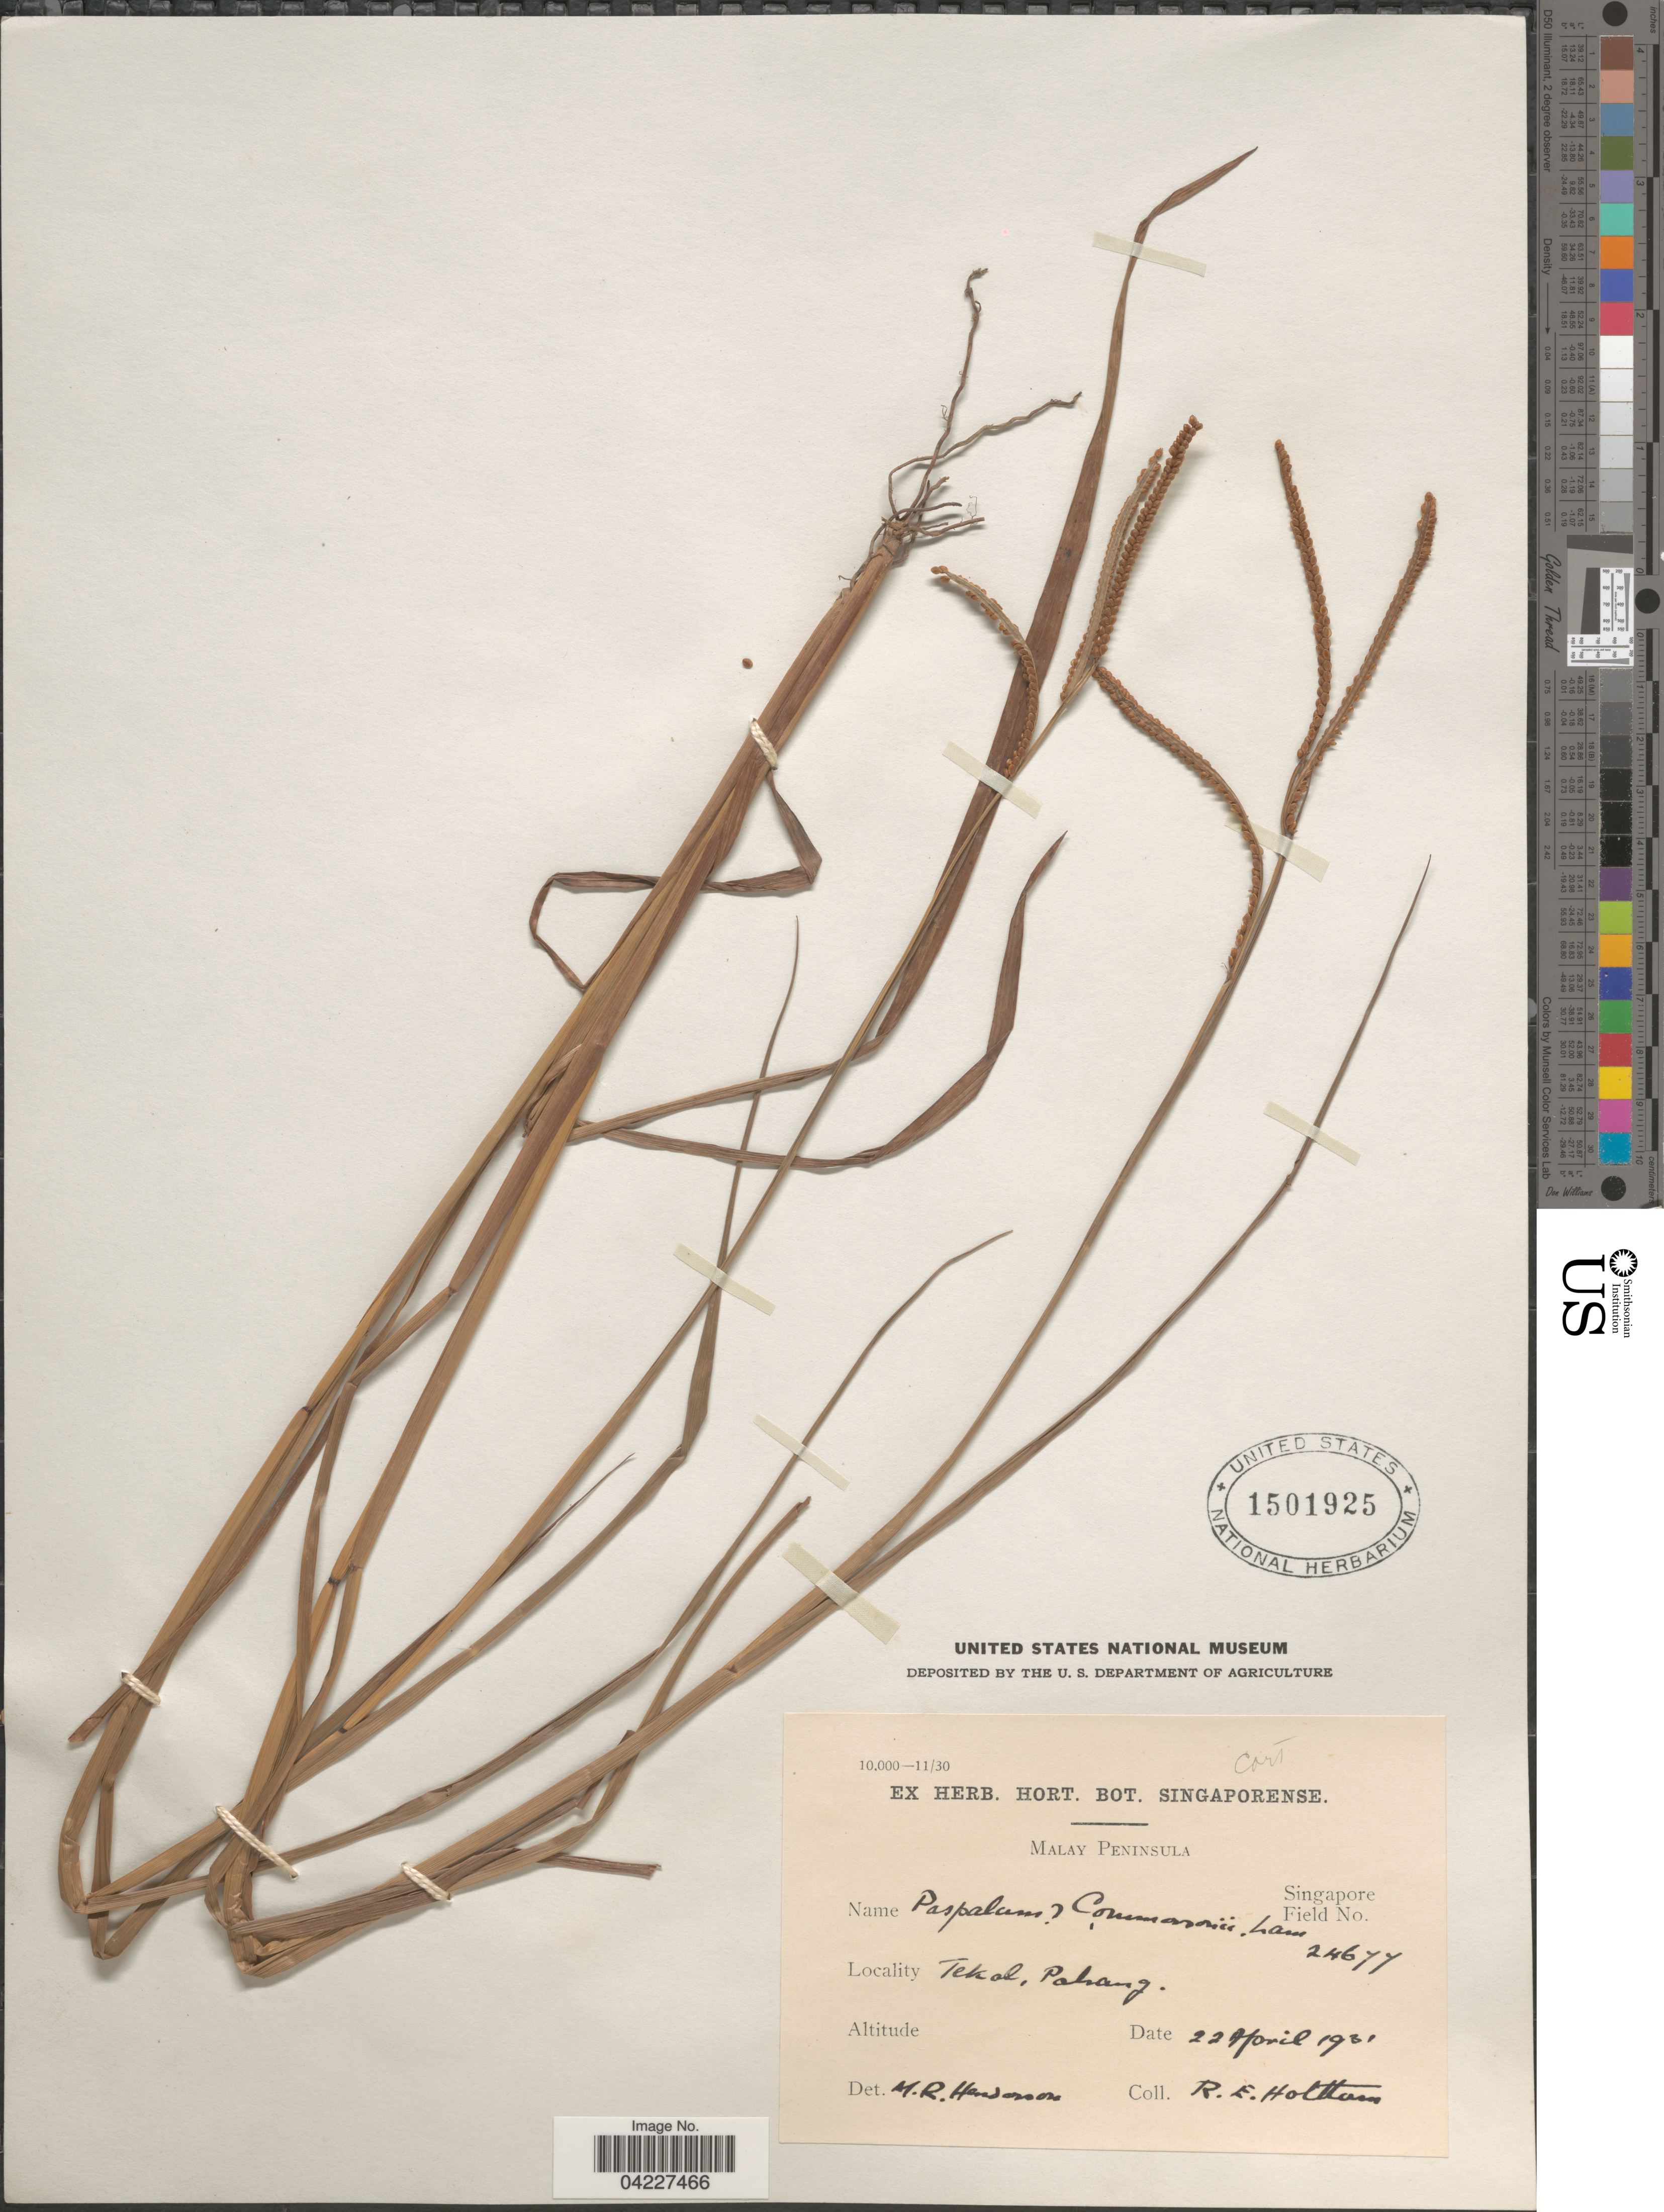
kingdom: Plantae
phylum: Tracheophyta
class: Liliopsida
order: Poales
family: Poaceae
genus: Paspalum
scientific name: Paspalum scrobiculatum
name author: L.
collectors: R. E. Holttum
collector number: Singapore Field 24677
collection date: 1931-04-22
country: Malaysia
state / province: Pahang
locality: Malay Peninsula. Tekal.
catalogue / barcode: US 1501925